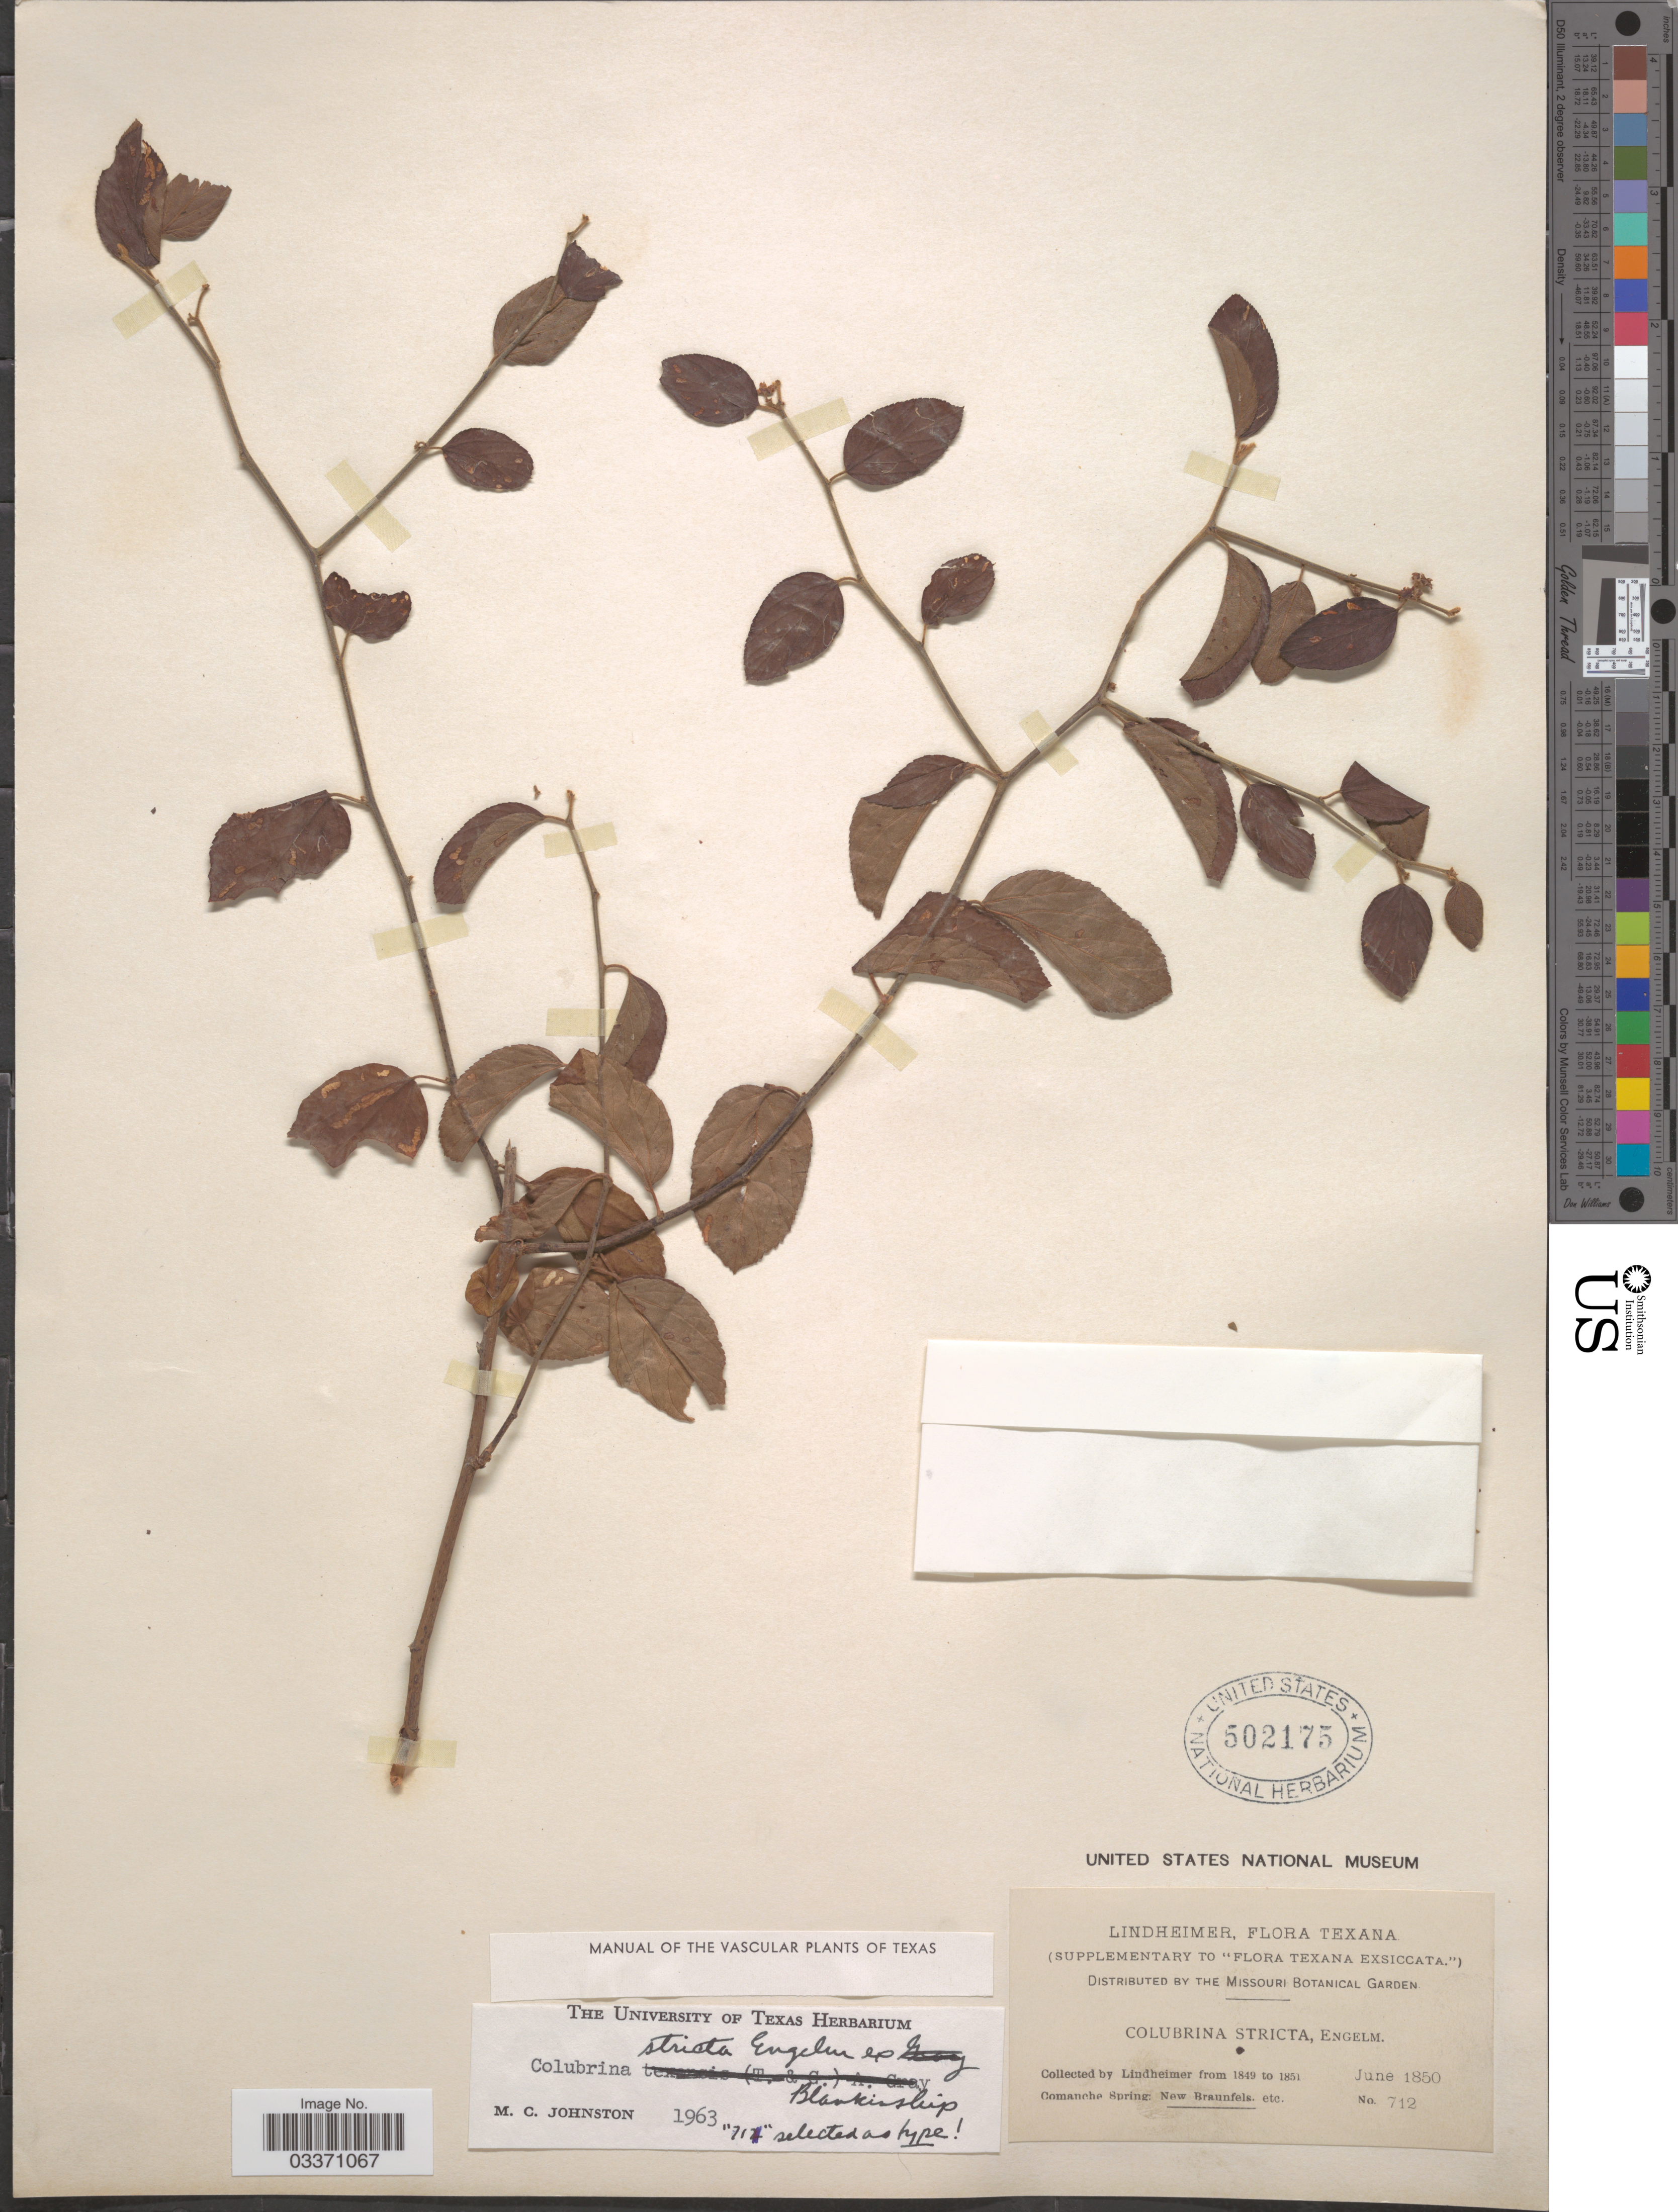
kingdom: Plantae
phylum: Tracheophyta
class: Magnoliopsida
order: Rosales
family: Rhamnaceae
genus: Colubrina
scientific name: Colubrina stricta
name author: Engelm. ex Blank.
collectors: -. Lindheimer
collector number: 712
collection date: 1850-06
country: United States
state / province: Texas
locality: Texana. Comanche Spring: New Braunfels. etc.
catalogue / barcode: US 502175